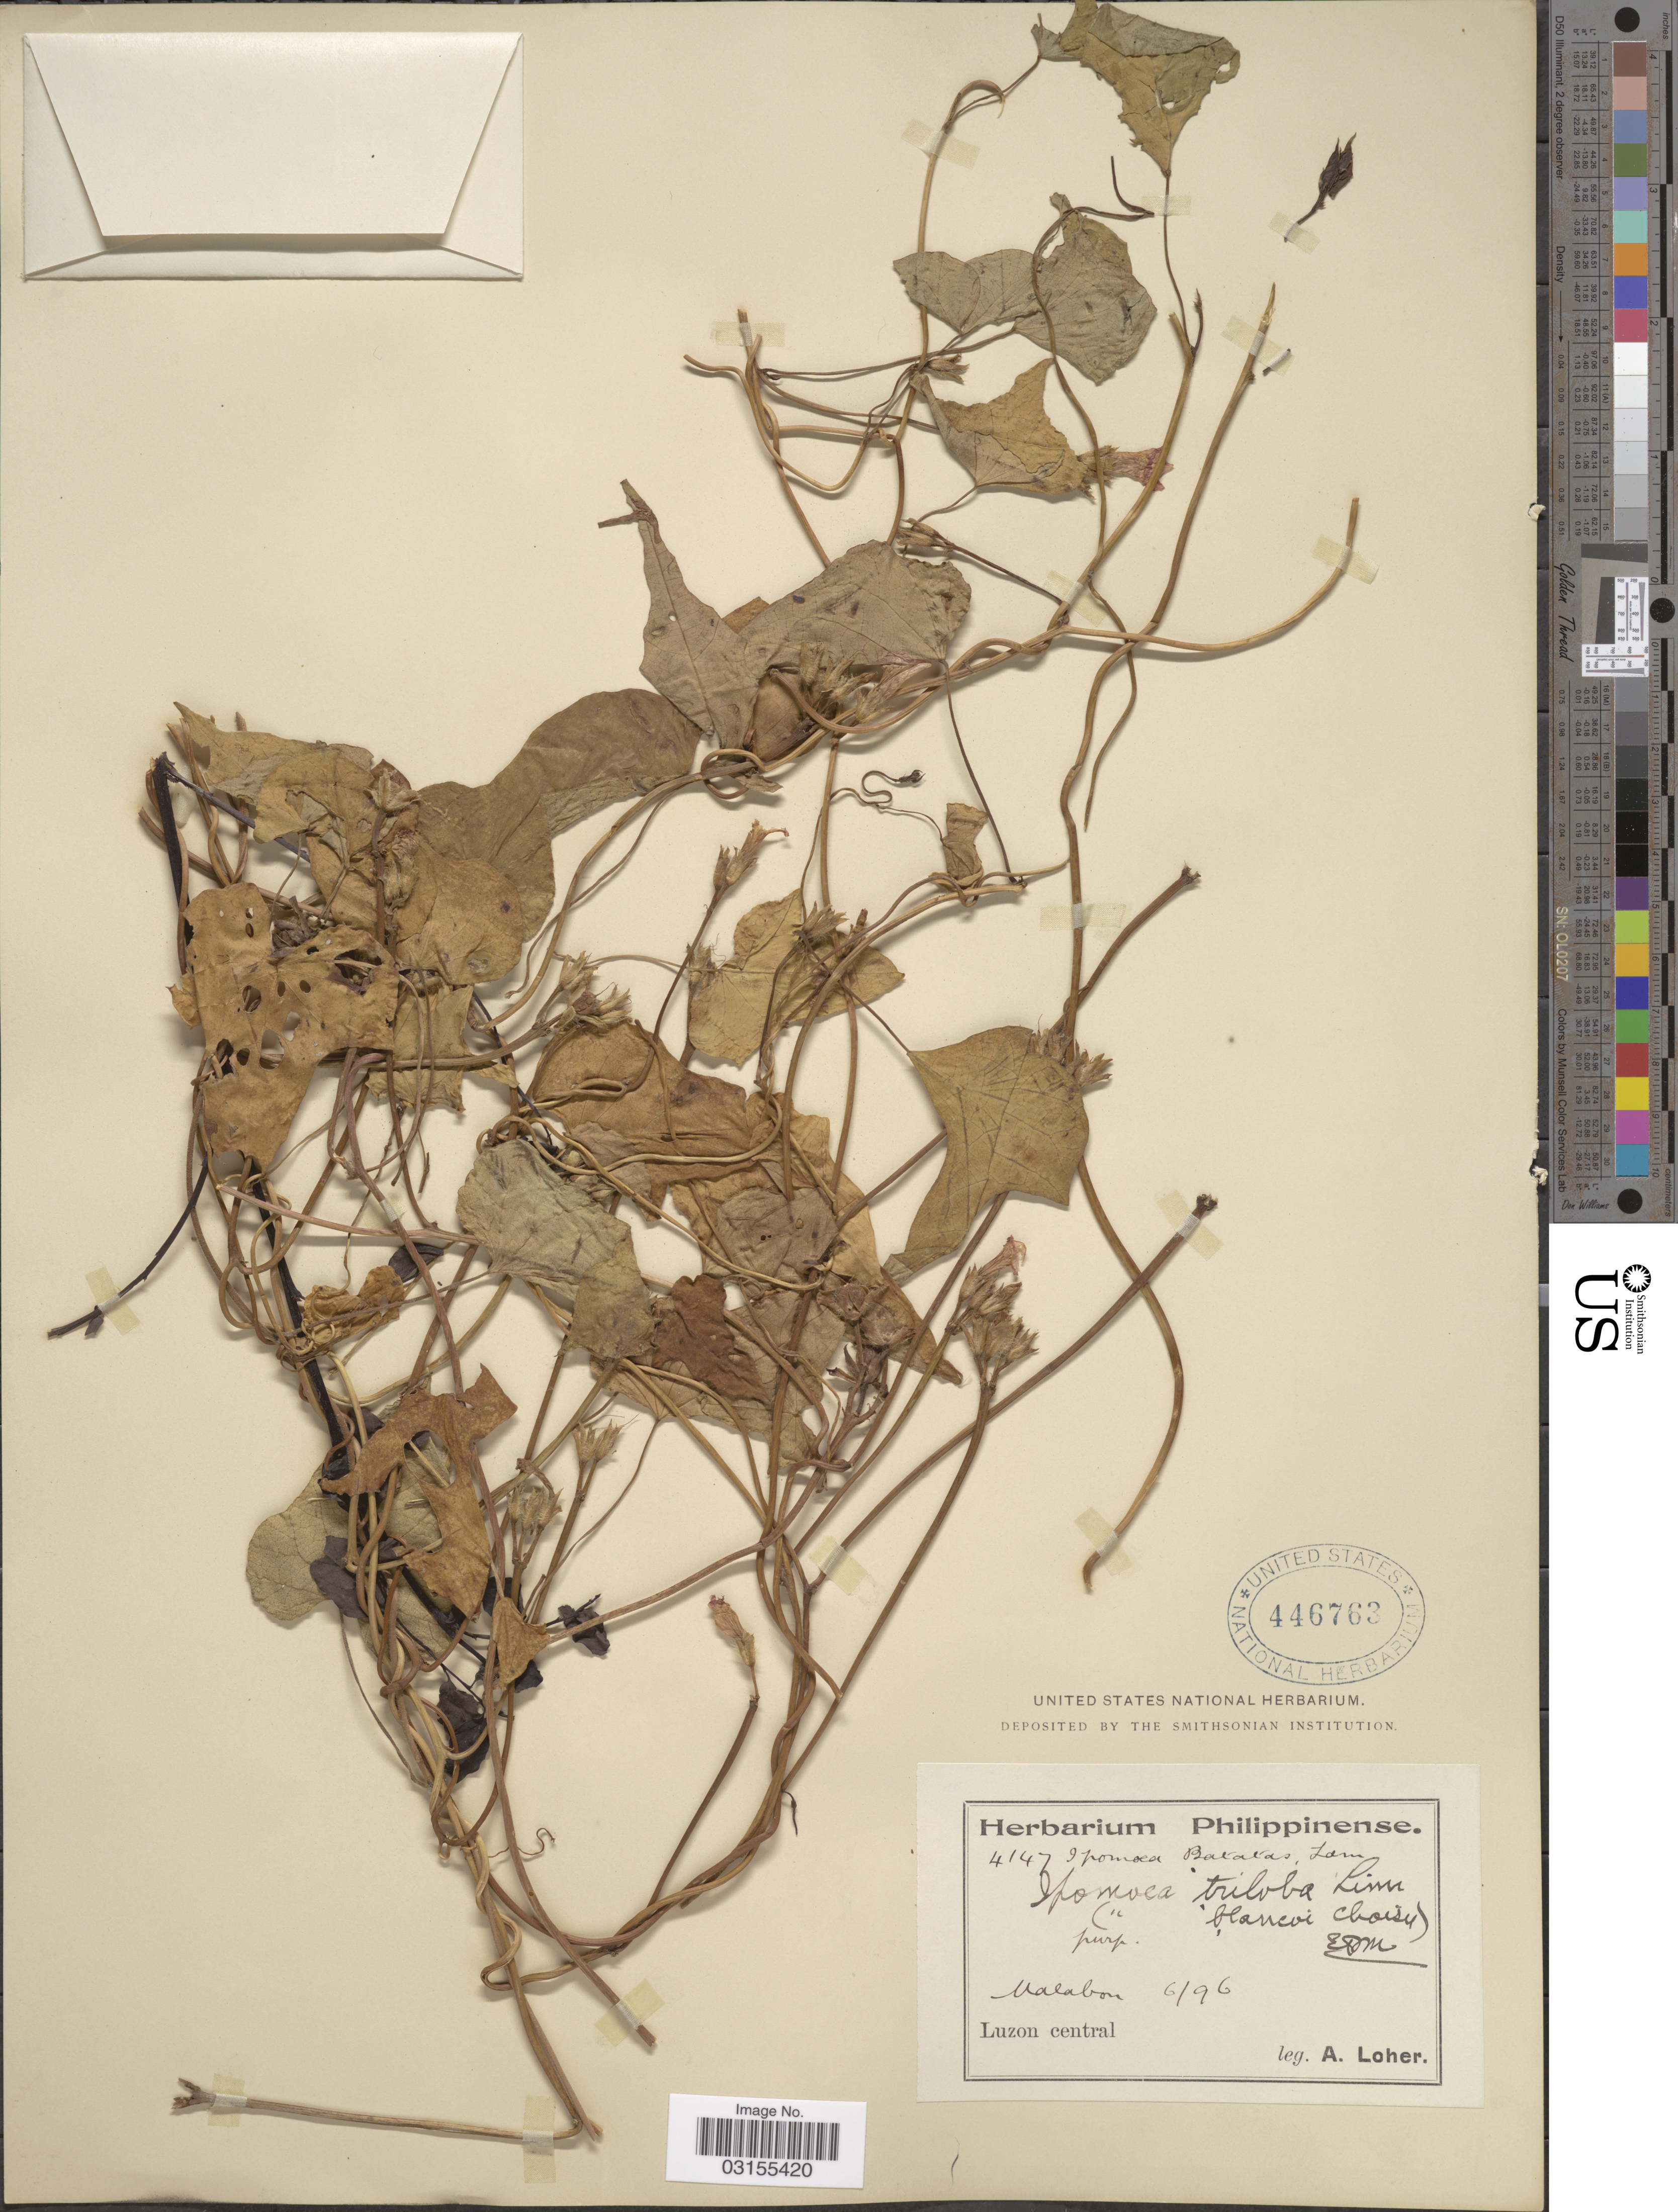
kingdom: Plantae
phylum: Tracheophyta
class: Magnoliopsida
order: Solanales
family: Convolvulaceae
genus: Ipomoea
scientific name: Ipomoea triloba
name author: L.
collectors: A. Loher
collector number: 4147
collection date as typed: Transcribed d/m/y: /6/96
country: Philippines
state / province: Central Luzon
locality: Malabon Luzon central.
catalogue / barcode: US 446763